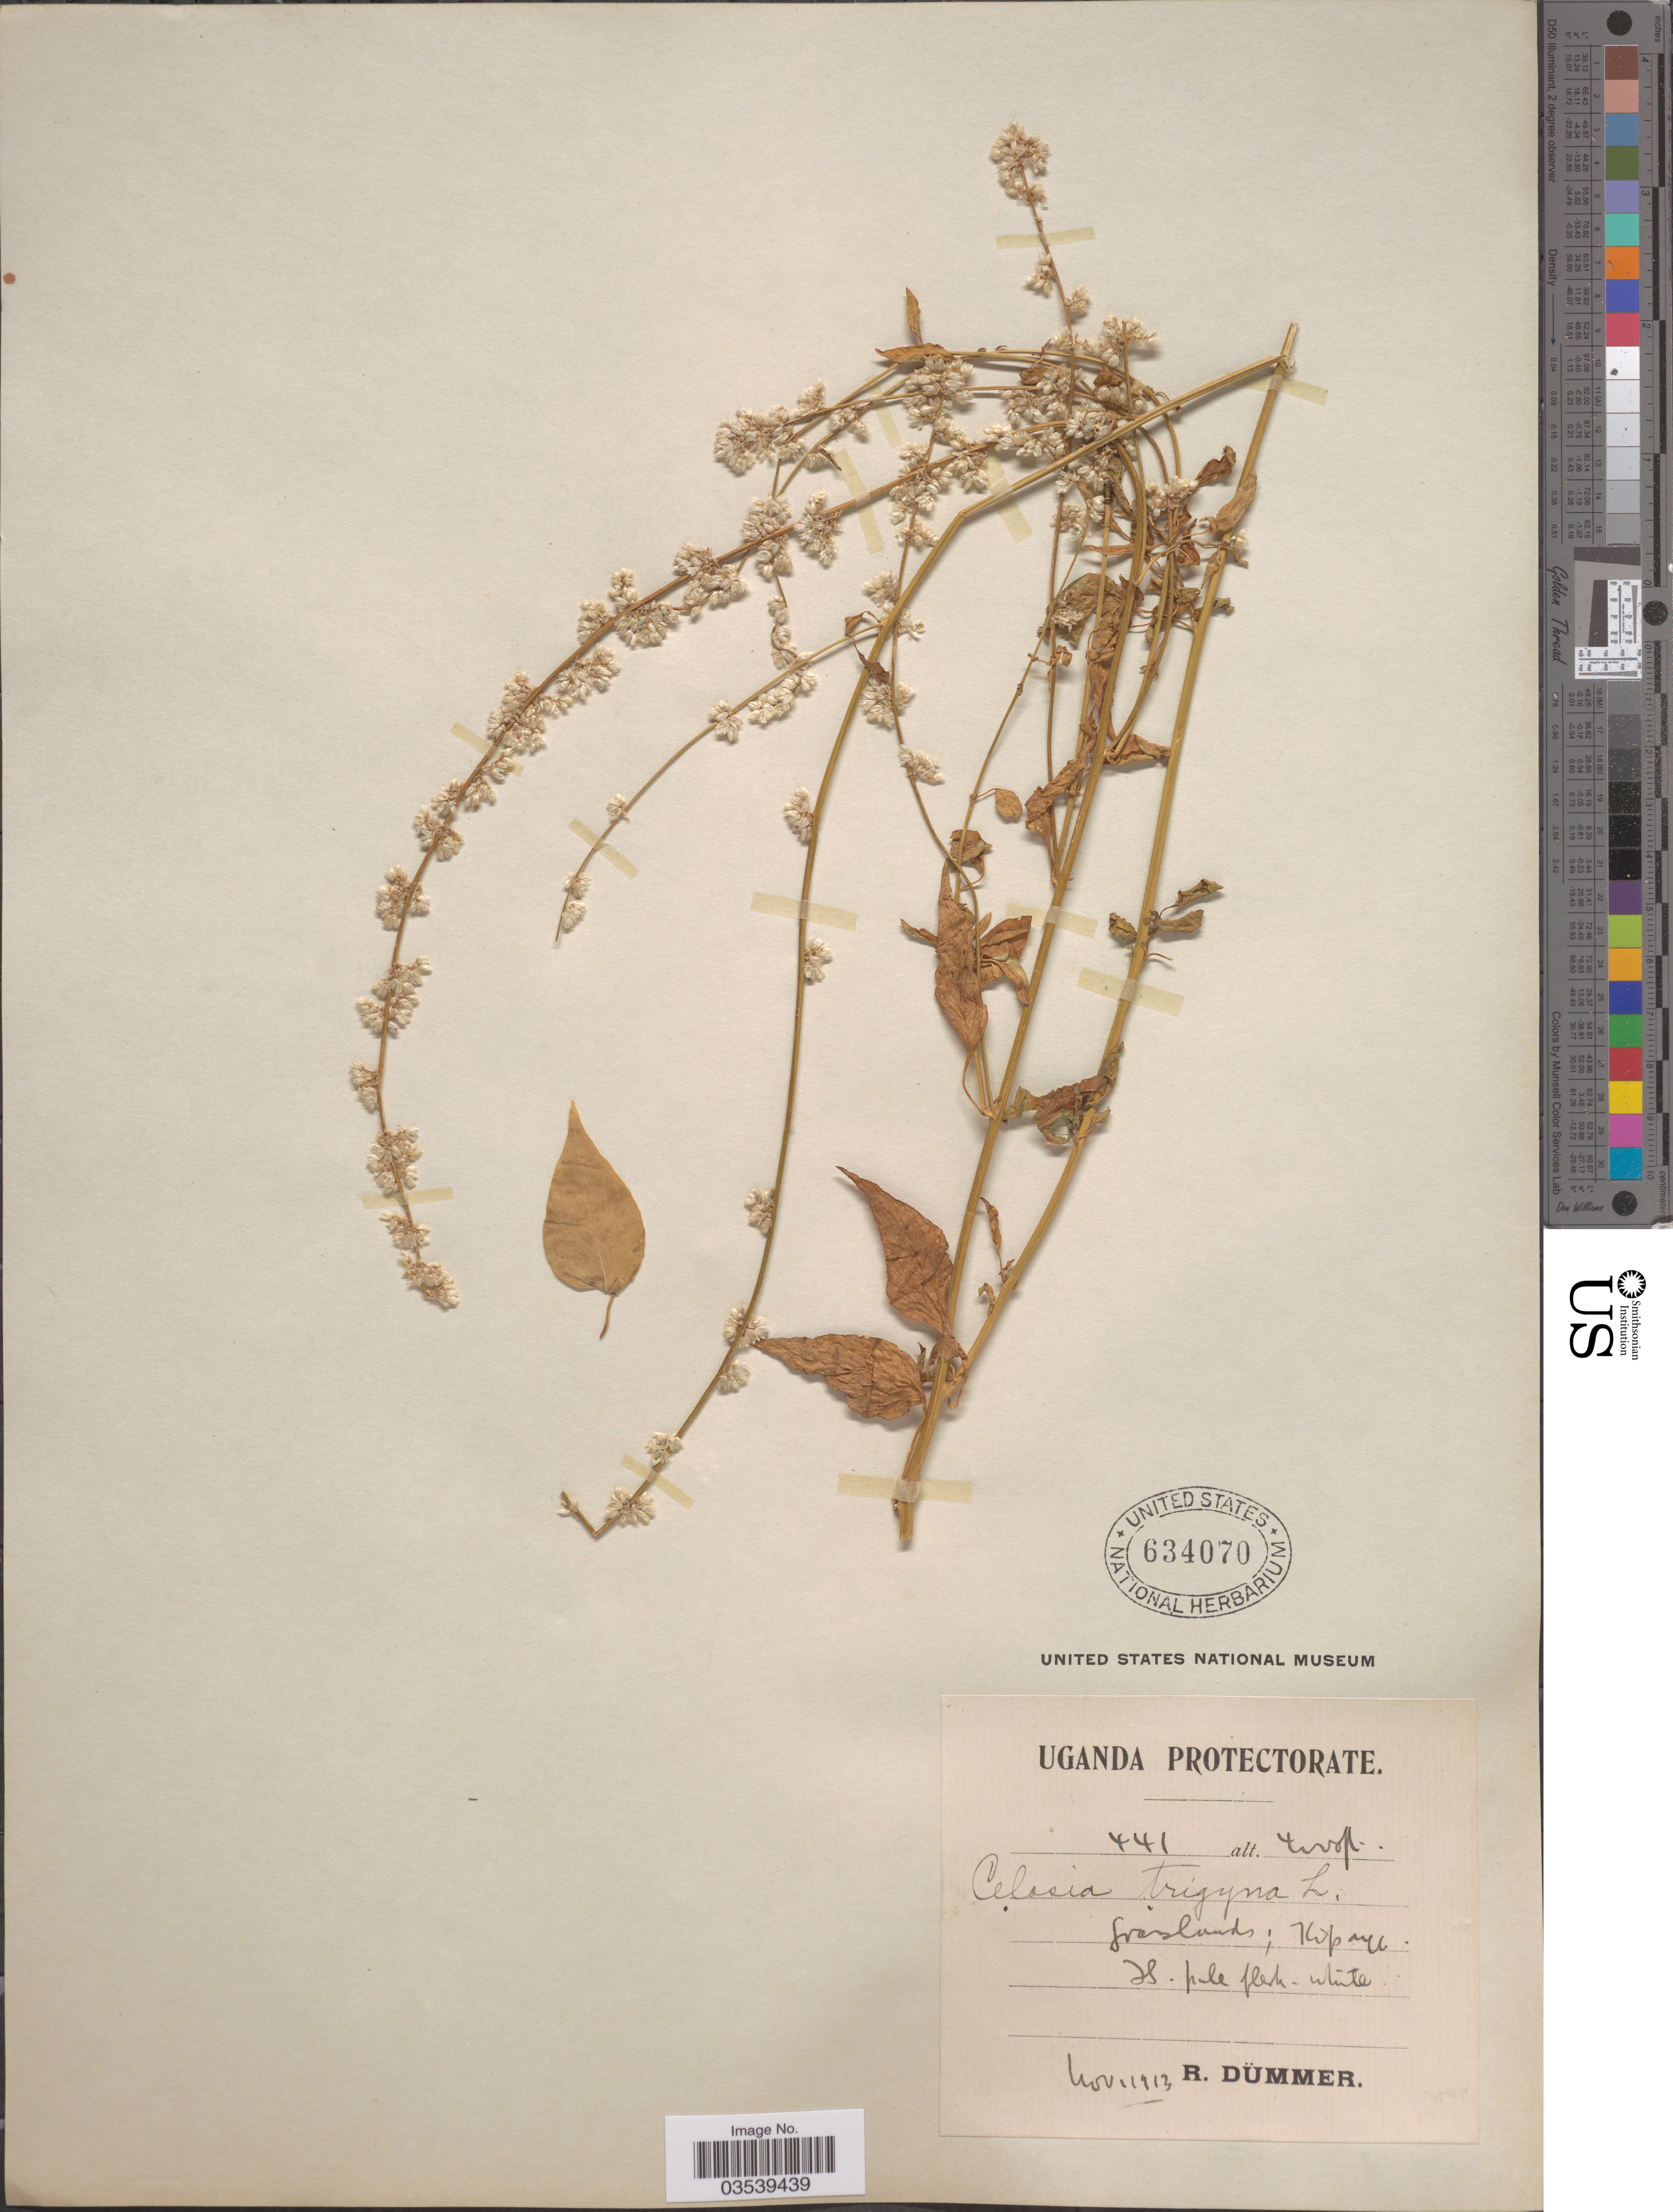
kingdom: Plantae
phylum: Tracheophyta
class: Magnoliopsida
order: Caryophyllales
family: Amaranthaceae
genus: Celosia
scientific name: Celosia trigyna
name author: L.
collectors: R. A. Dümmer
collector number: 441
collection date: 1913-11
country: Uganda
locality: Uganda Protectorate. Kipayo.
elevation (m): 1219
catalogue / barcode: US 634070